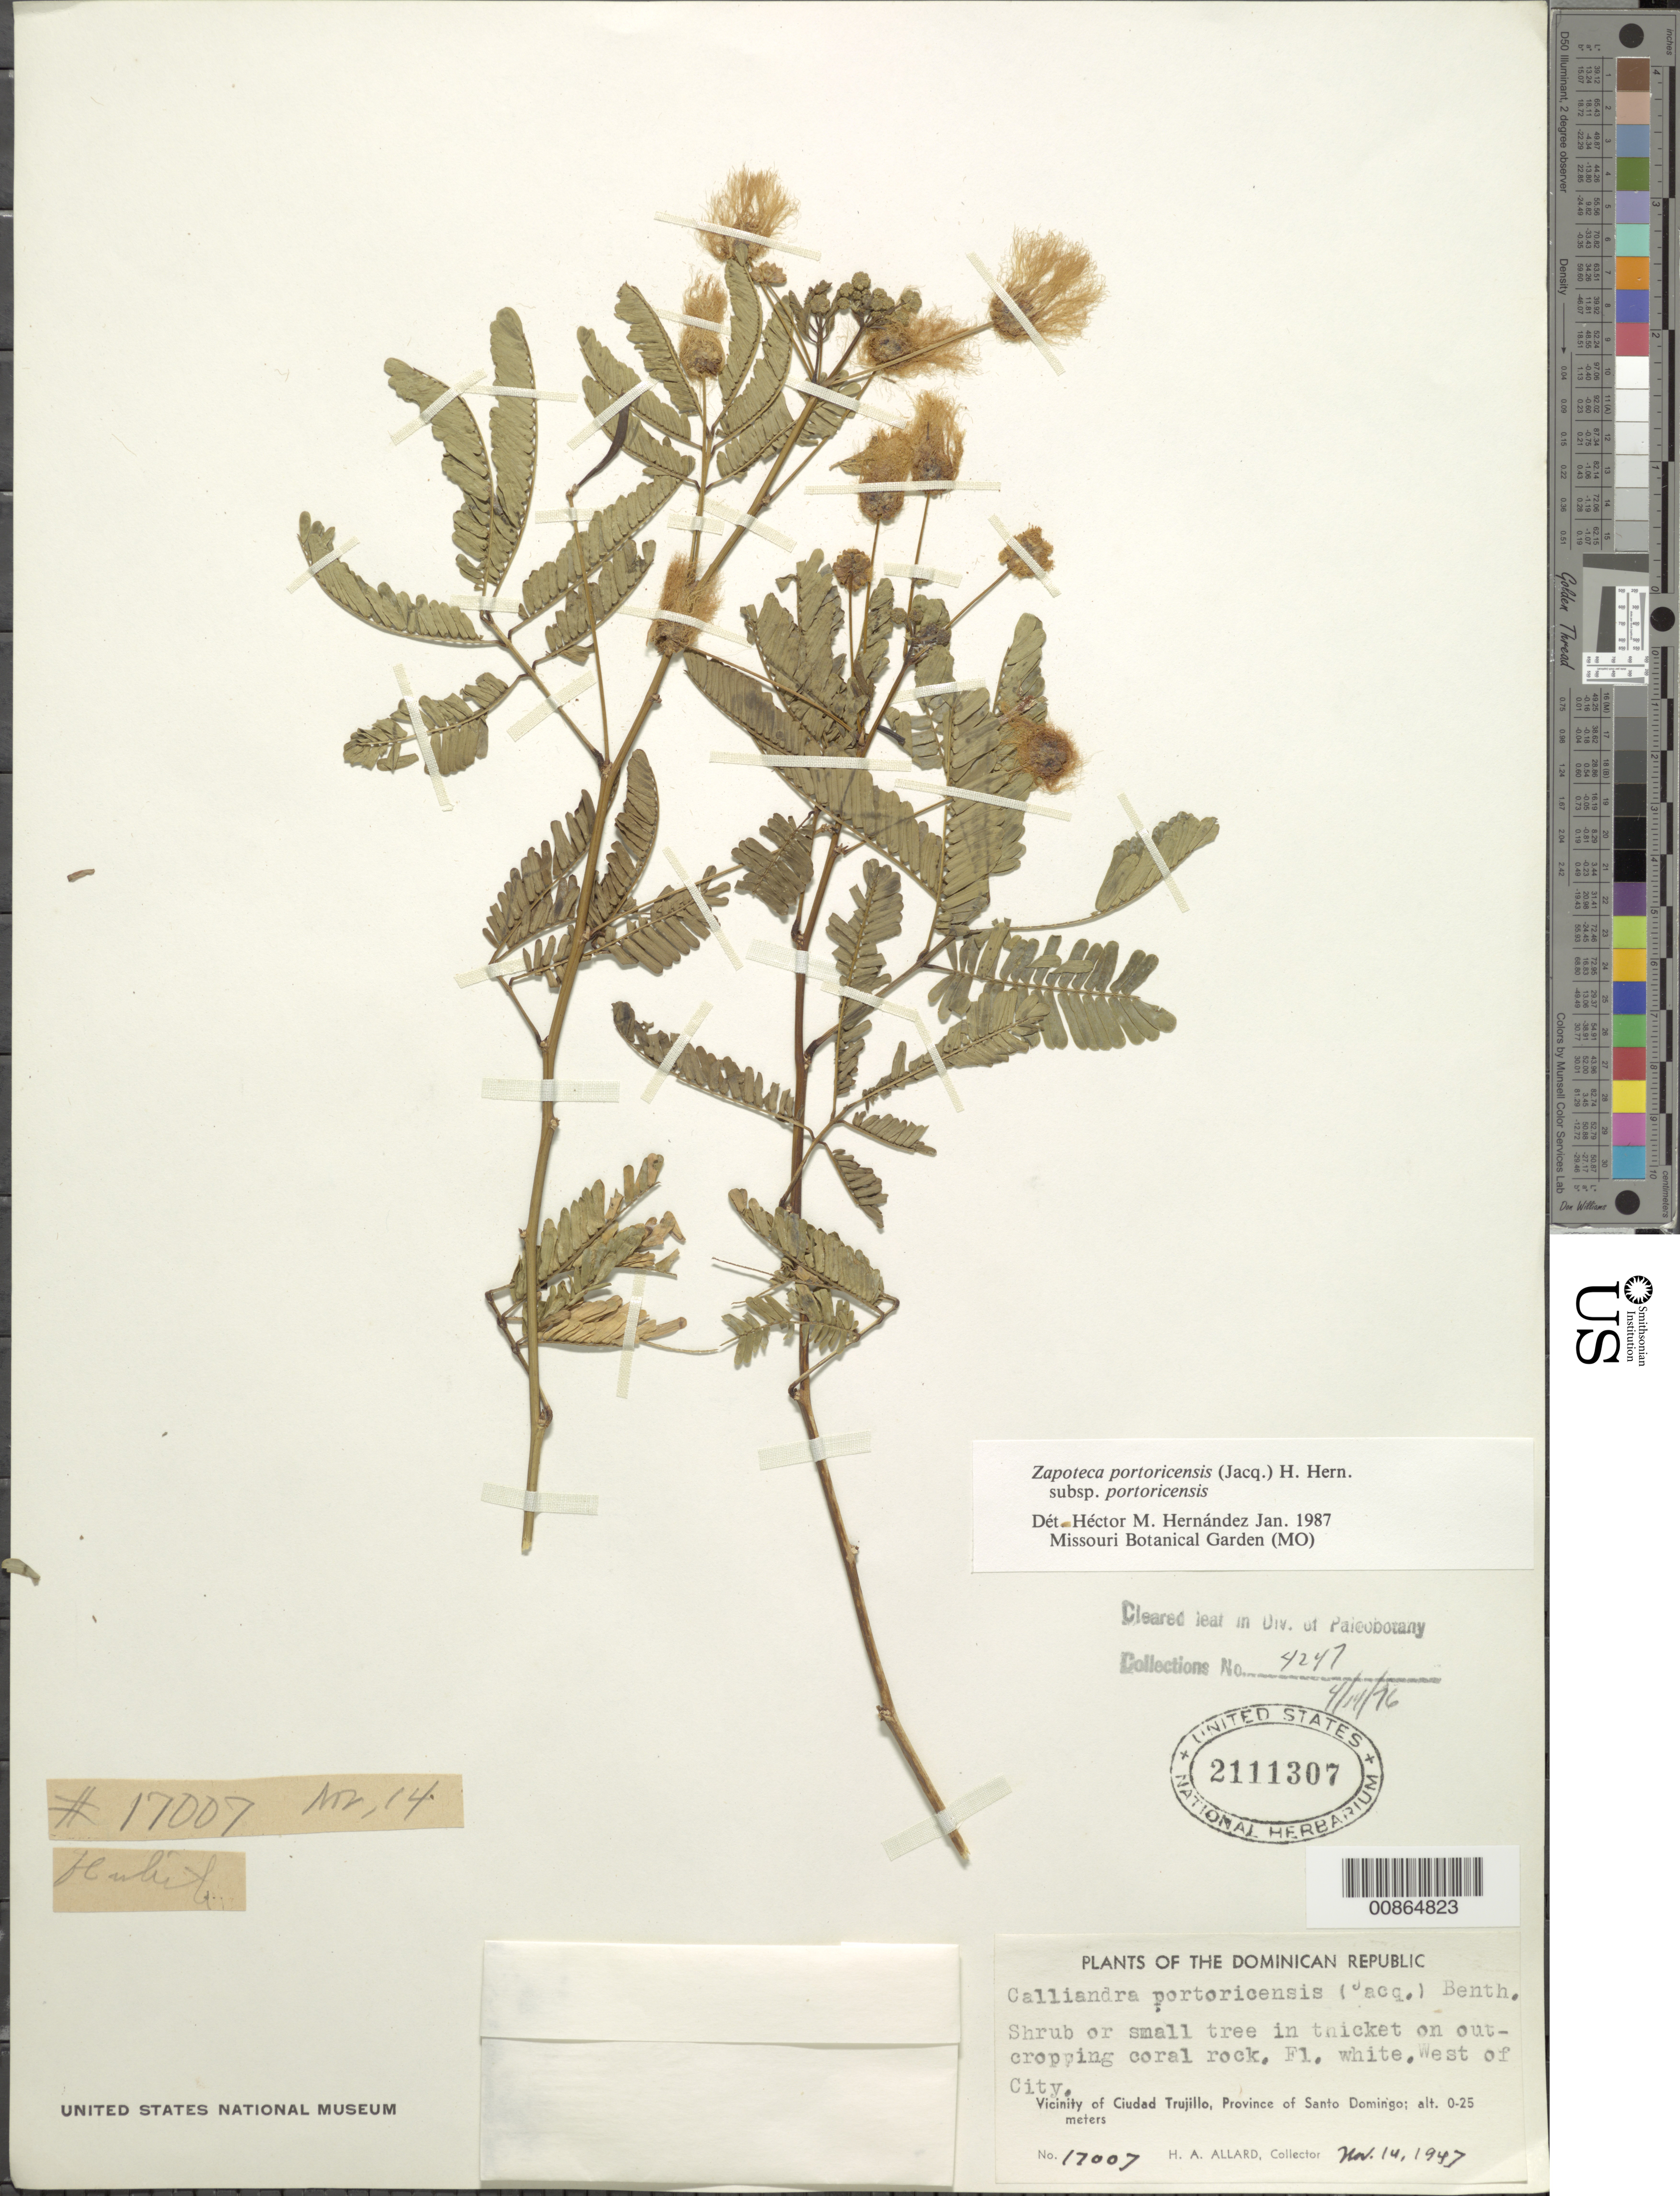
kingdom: Plantae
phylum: Tracheophyta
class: Magnoliopsida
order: Fabales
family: Fabaceae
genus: Zapoteca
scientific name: Zapoteca portoricensis subsp. portoricensis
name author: (Jacq.) H.M. Hern.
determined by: Hernandez, H. M., (MO), Missouri Botanical Garden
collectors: H. A. Allard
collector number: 17007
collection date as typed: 14 Nov 1947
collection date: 1947-11-14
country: Dominican Republic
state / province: Distrito Nacional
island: Hispaniola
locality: West of Ciudad Trujillo, Province of Santo Domingo (obsolete).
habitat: In thicket on outcropping coral rock.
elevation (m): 0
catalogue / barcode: US 2111307